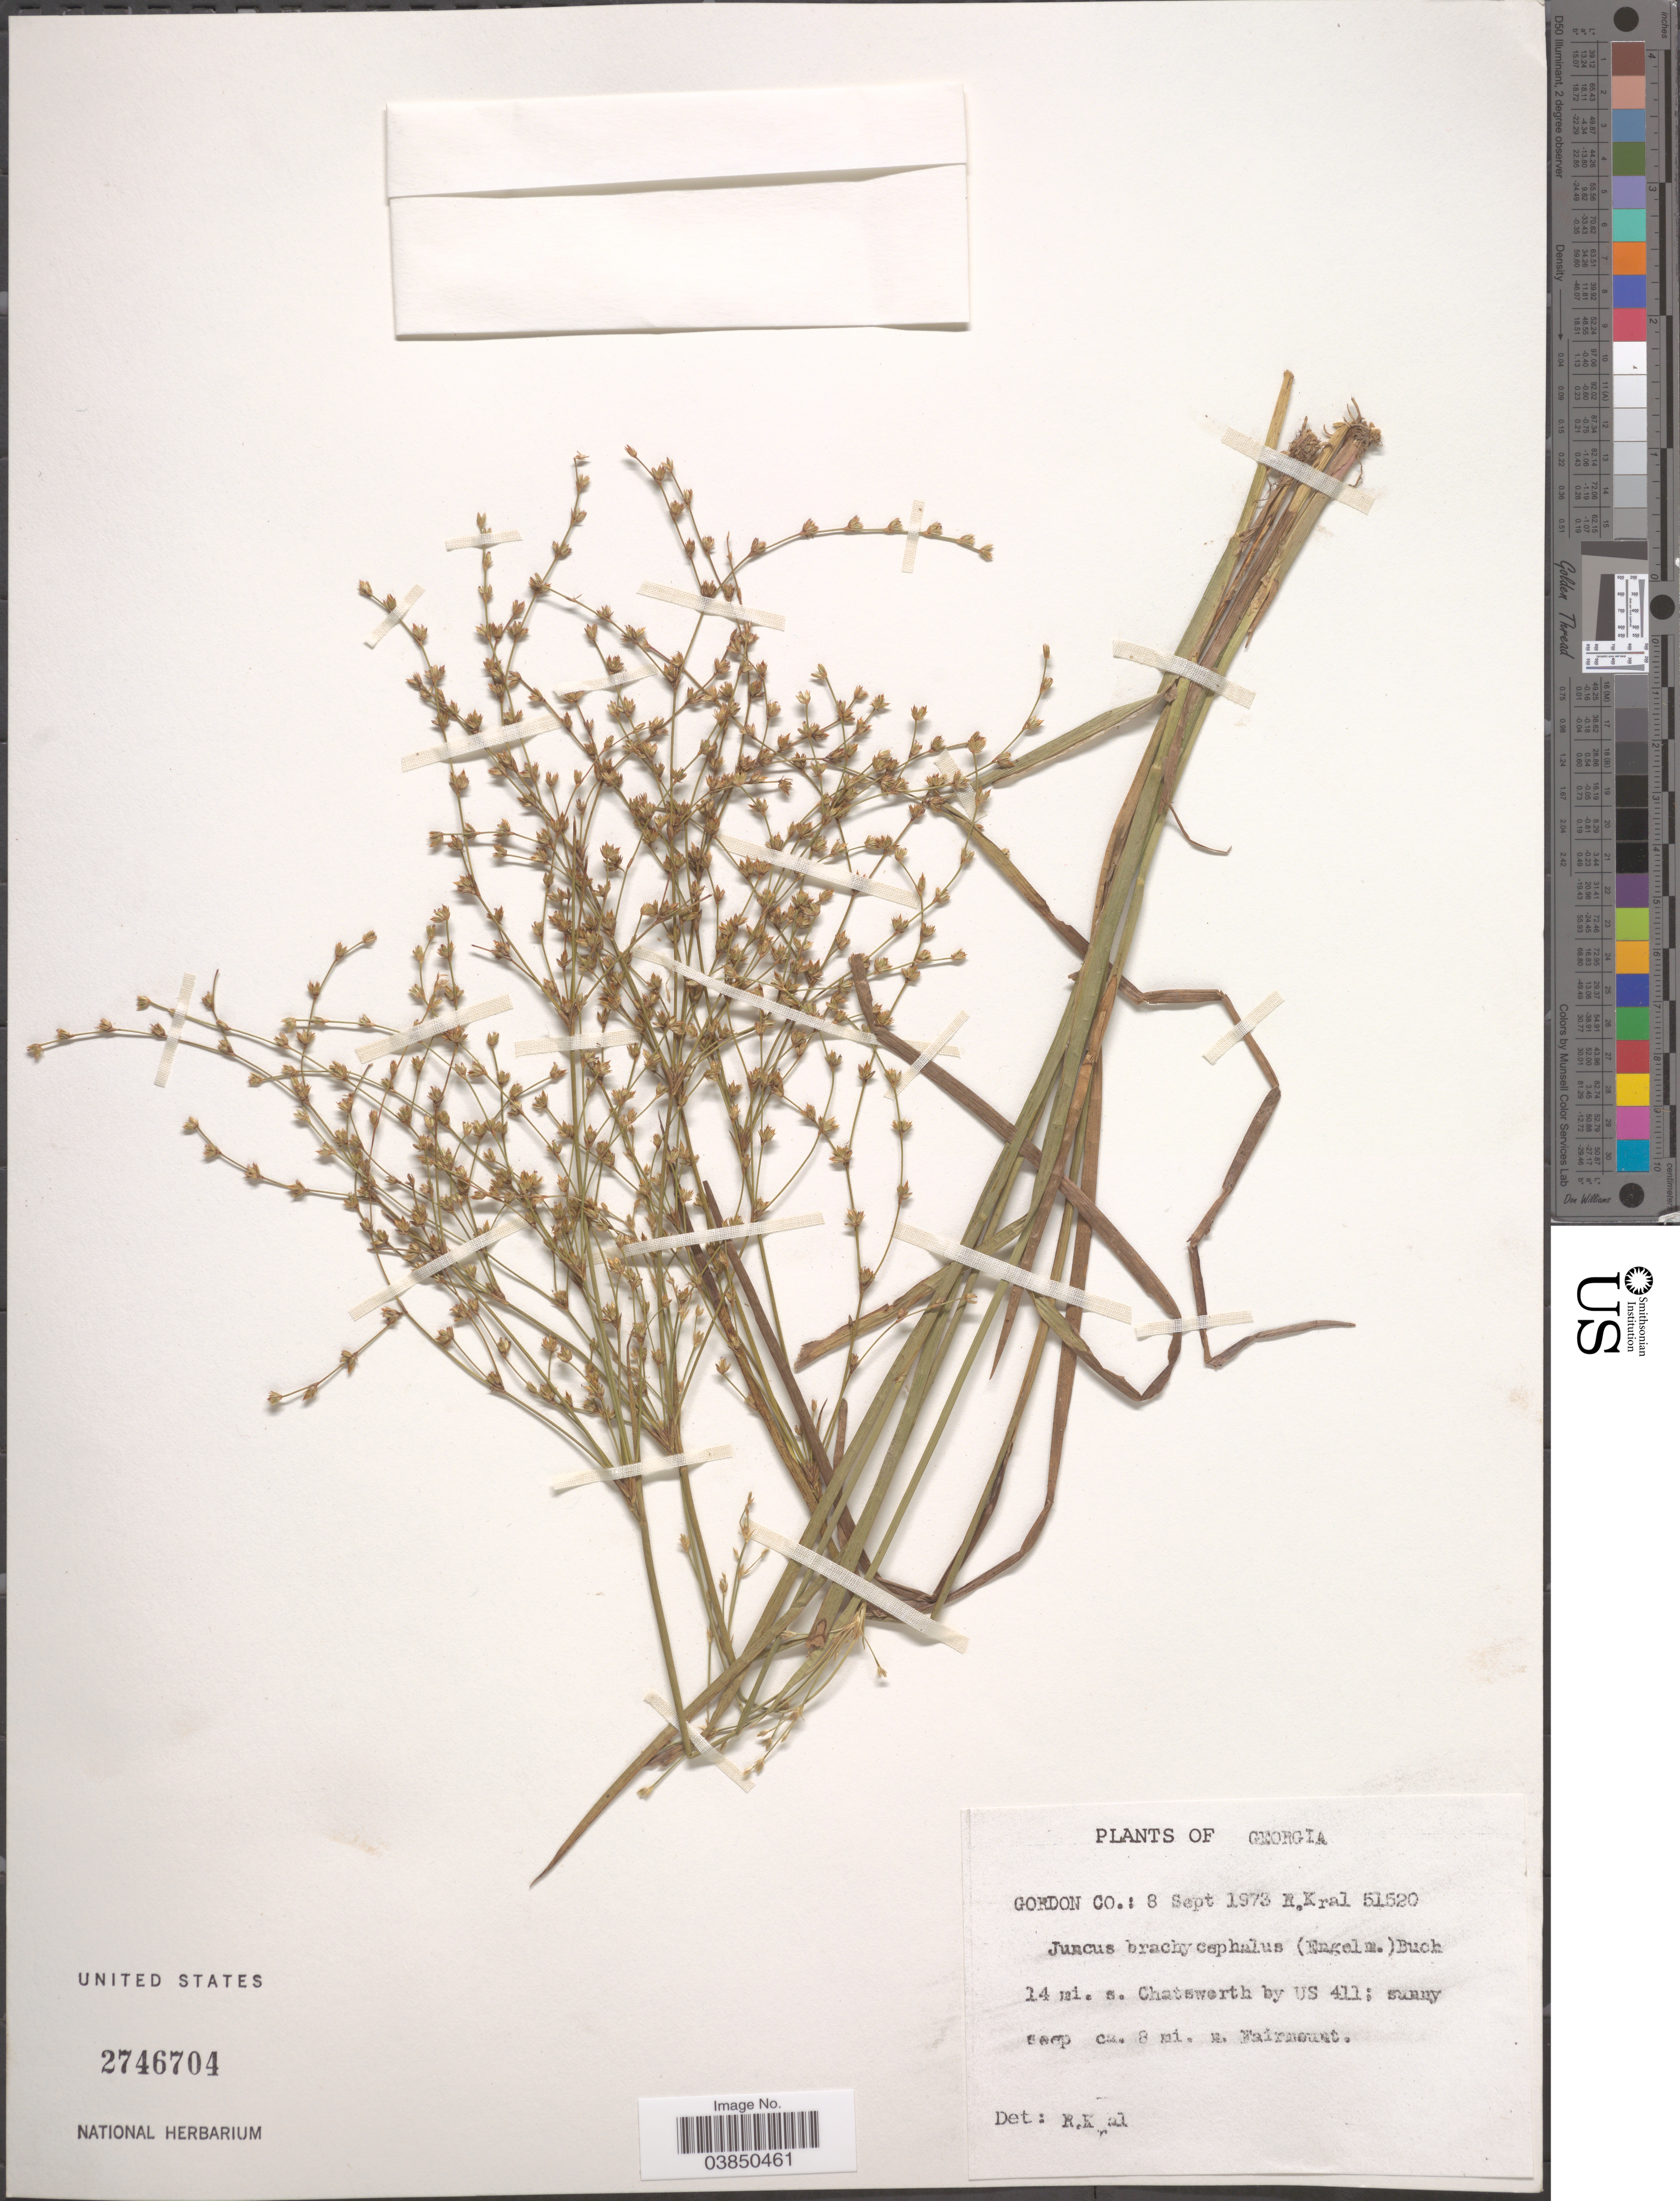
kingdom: Plantae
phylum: Tracheophyta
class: Liliopsida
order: Poales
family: Juncaceae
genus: Juncus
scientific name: Juncus brachycephalus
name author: (Engelm.) Buchenau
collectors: R. Kral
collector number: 51520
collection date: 1973-09-08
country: United States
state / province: Georgia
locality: Gordon Co. 14 mi. s. Chatsworth by US 411; ca. 8 mi. n. Fairmount.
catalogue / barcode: US 2746704